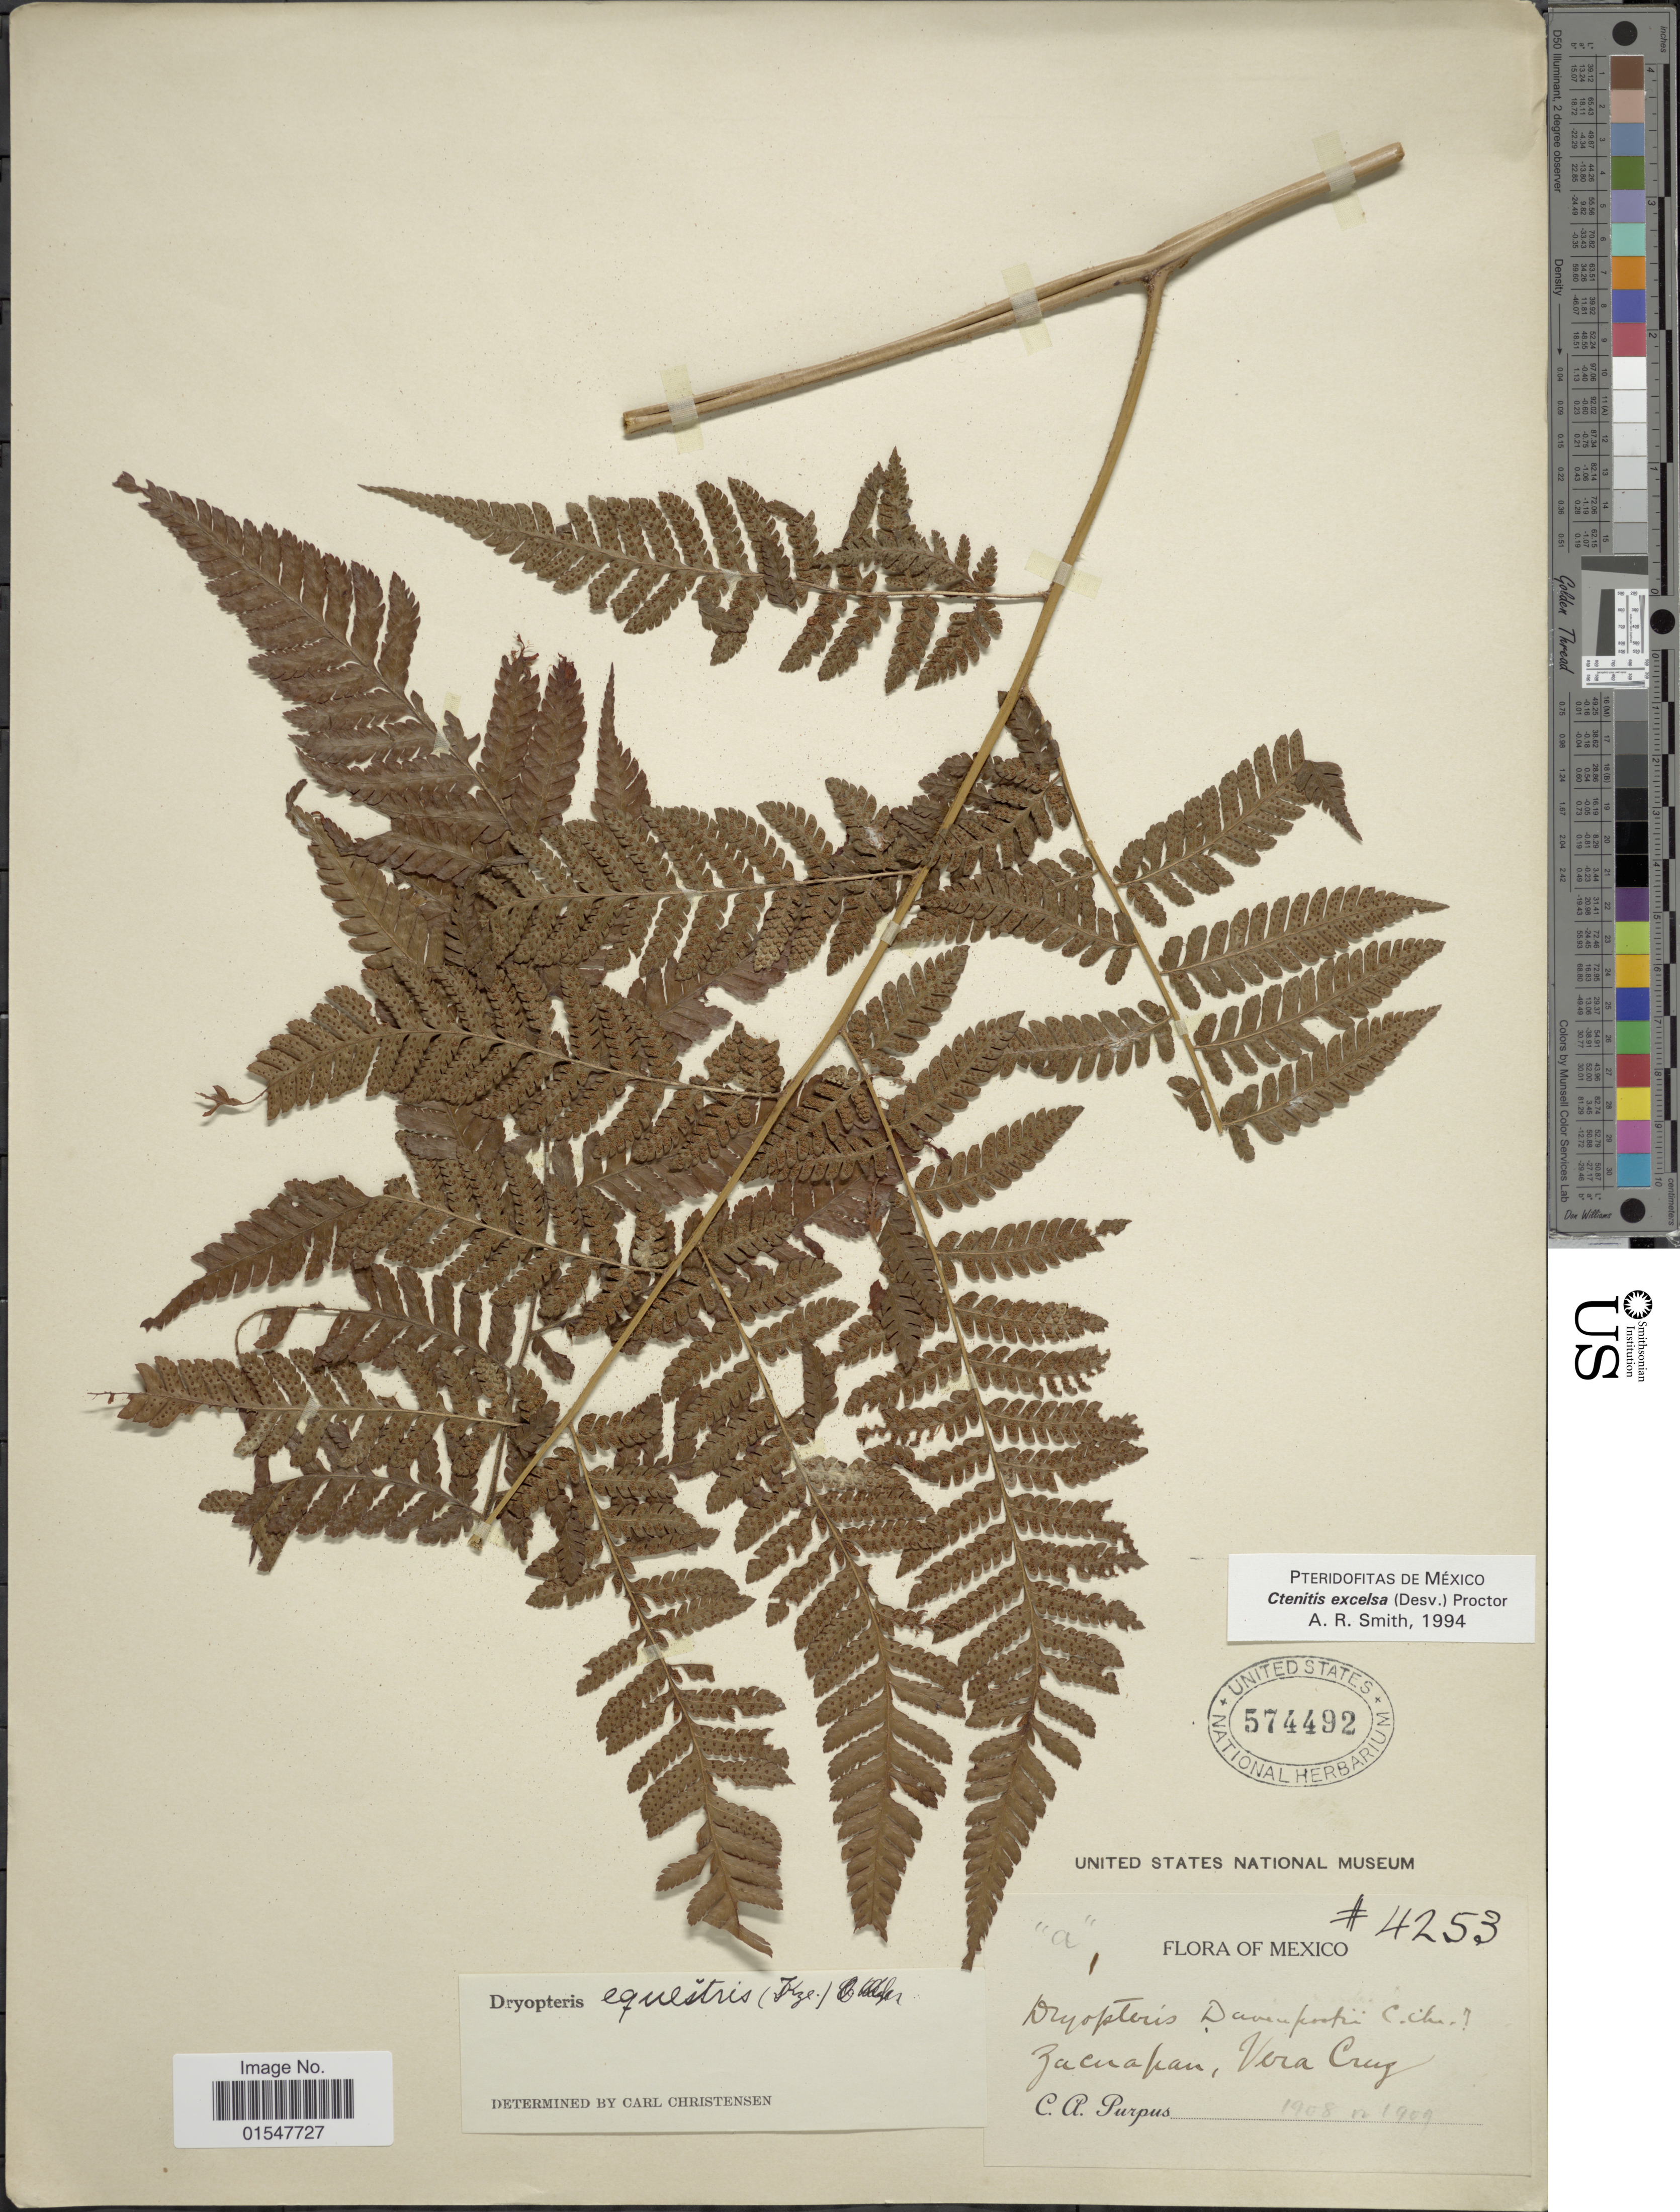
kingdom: Plantae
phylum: Tracheophyta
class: Polypodiopsida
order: Polypodiales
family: Dryopteridaceae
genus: Ctenitis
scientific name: Ctenitis excelsa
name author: (Desv.) Proctor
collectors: C. A. Purpus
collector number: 4253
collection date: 1908/1909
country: Mexico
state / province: Veracruz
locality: Zacuapan, Vera Cruz.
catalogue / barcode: US 574492